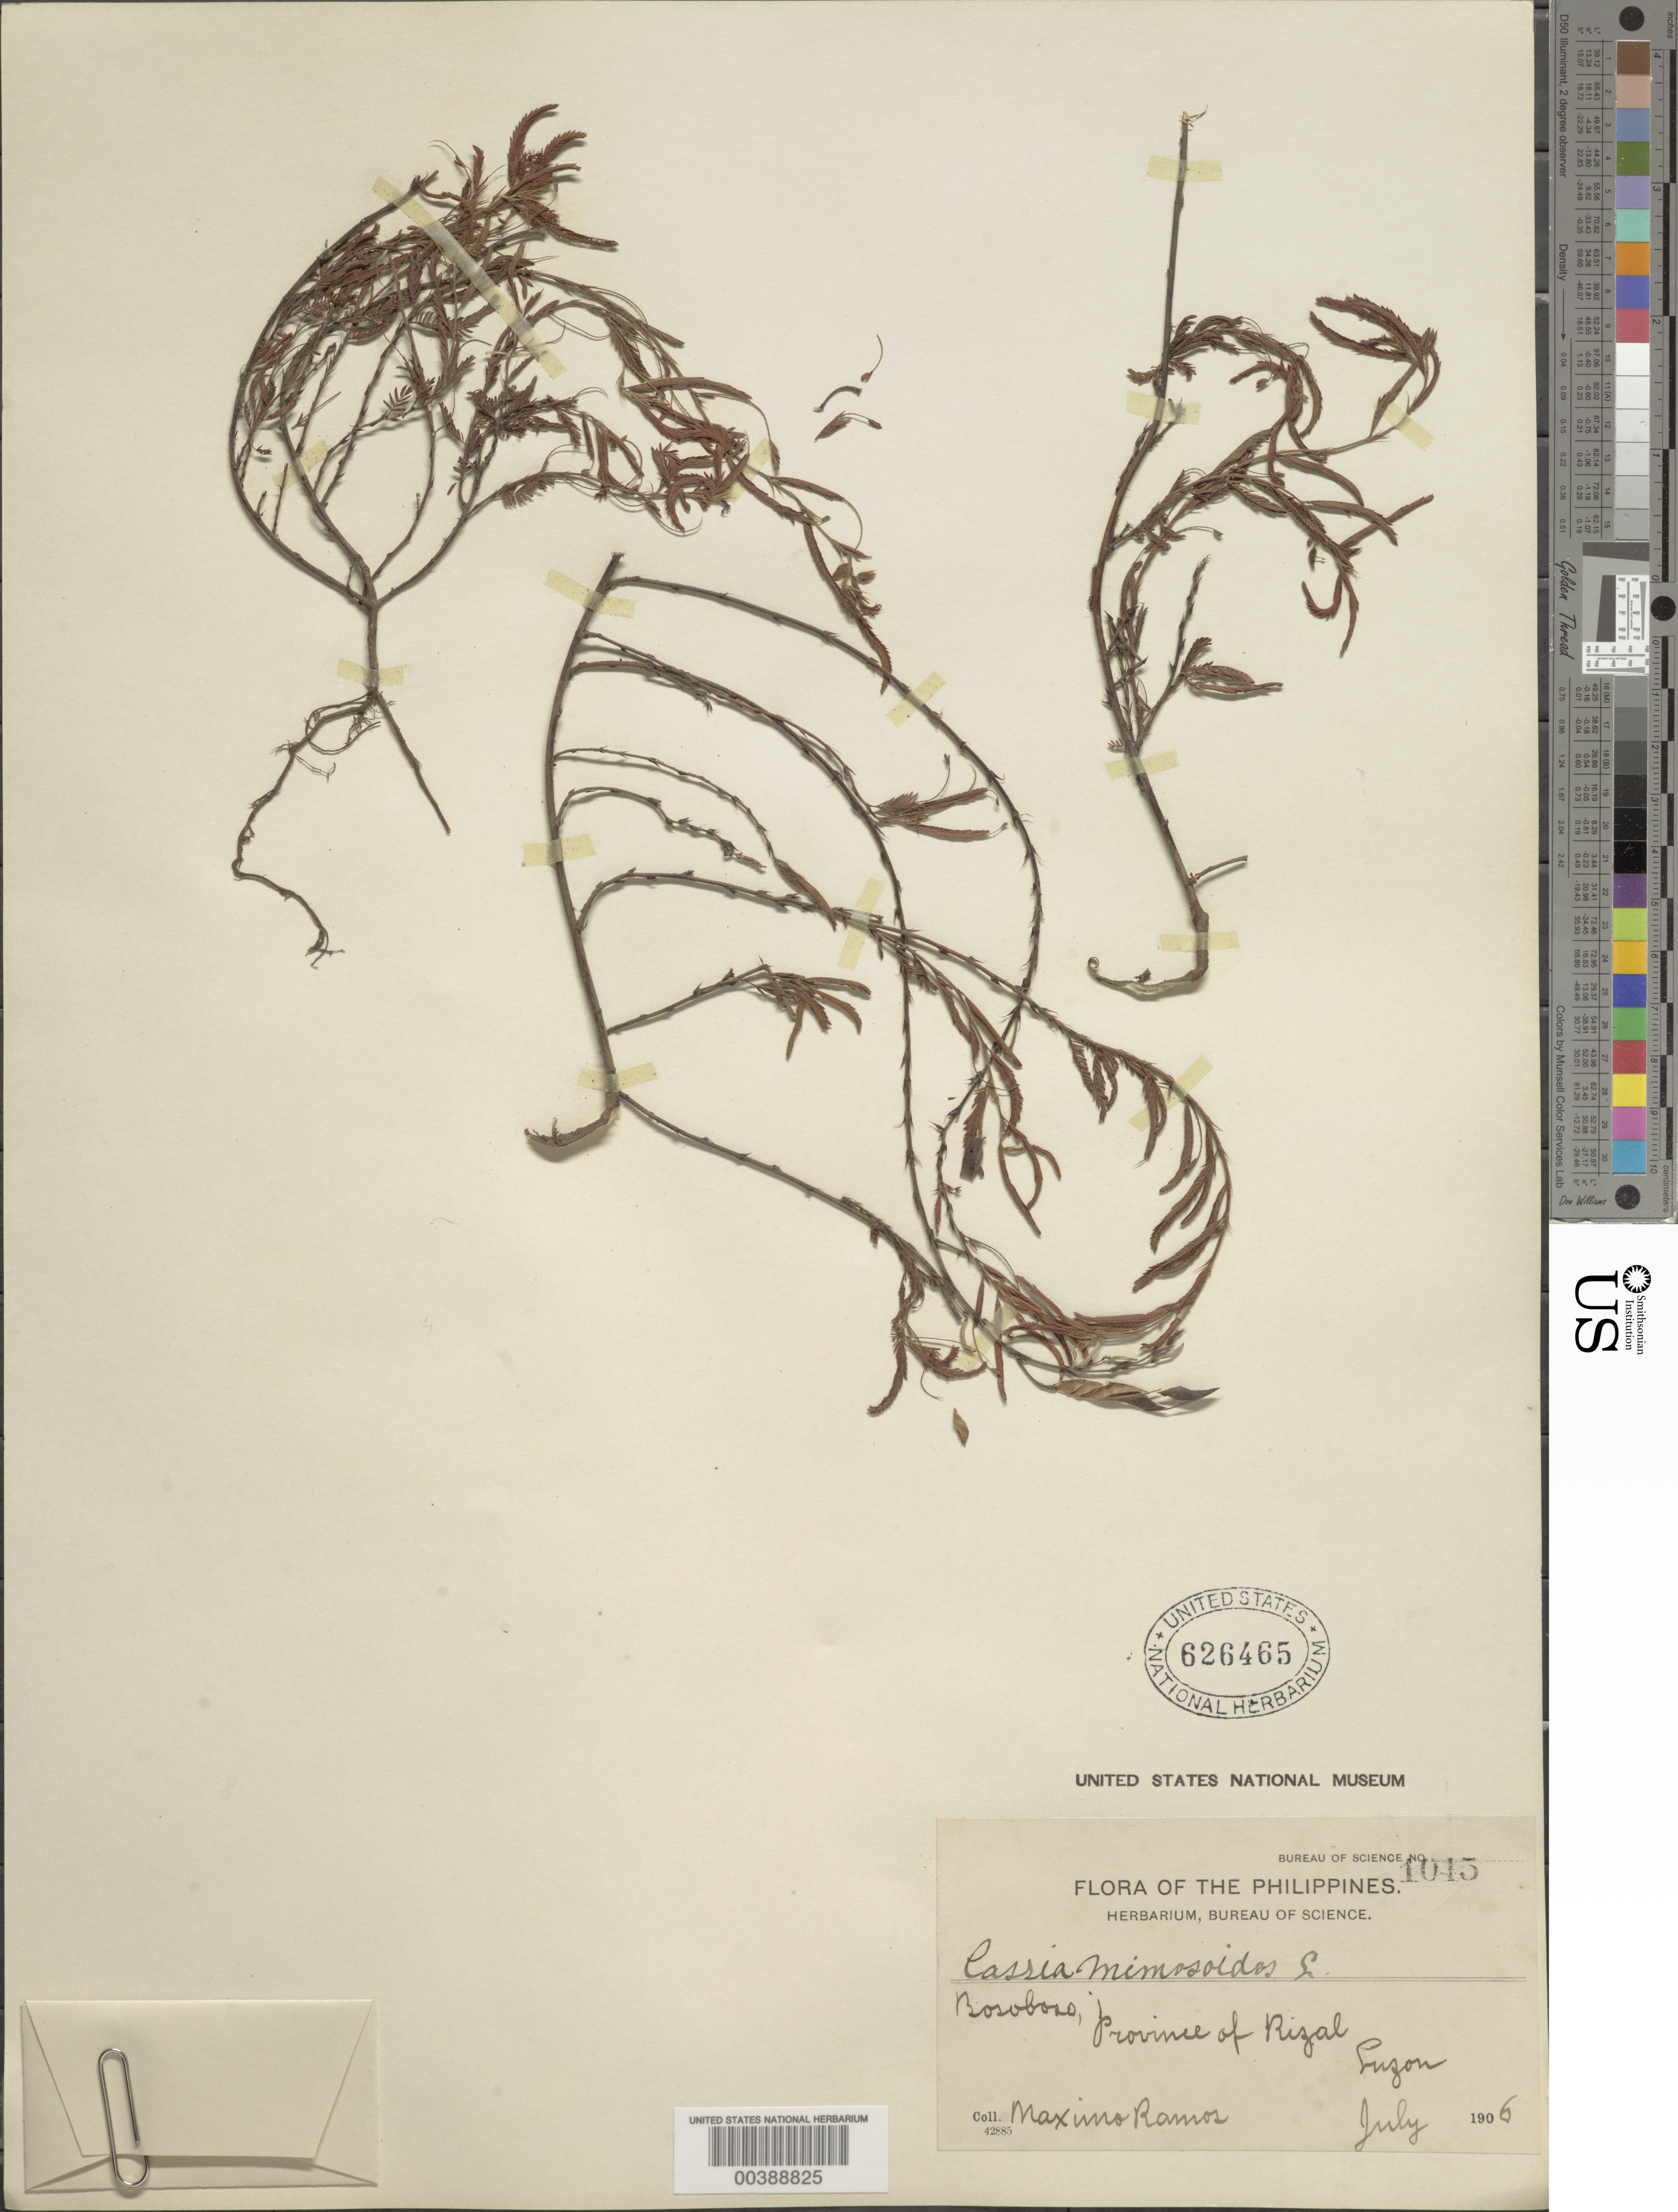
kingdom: Plantae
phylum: Tracheophyta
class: Magnoliopsida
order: Fabales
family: Fabaceae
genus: Chamaecrista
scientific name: Chamaecrista mimosoides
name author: (L.) Greene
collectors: M. Ramos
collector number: Bureau Of Science No. 1045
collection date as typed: Jul 1906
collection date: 1906-07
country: Philippines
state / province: Calabarzon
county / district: Rizal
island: Luzon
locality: Bosoboso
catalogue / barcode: US 626465